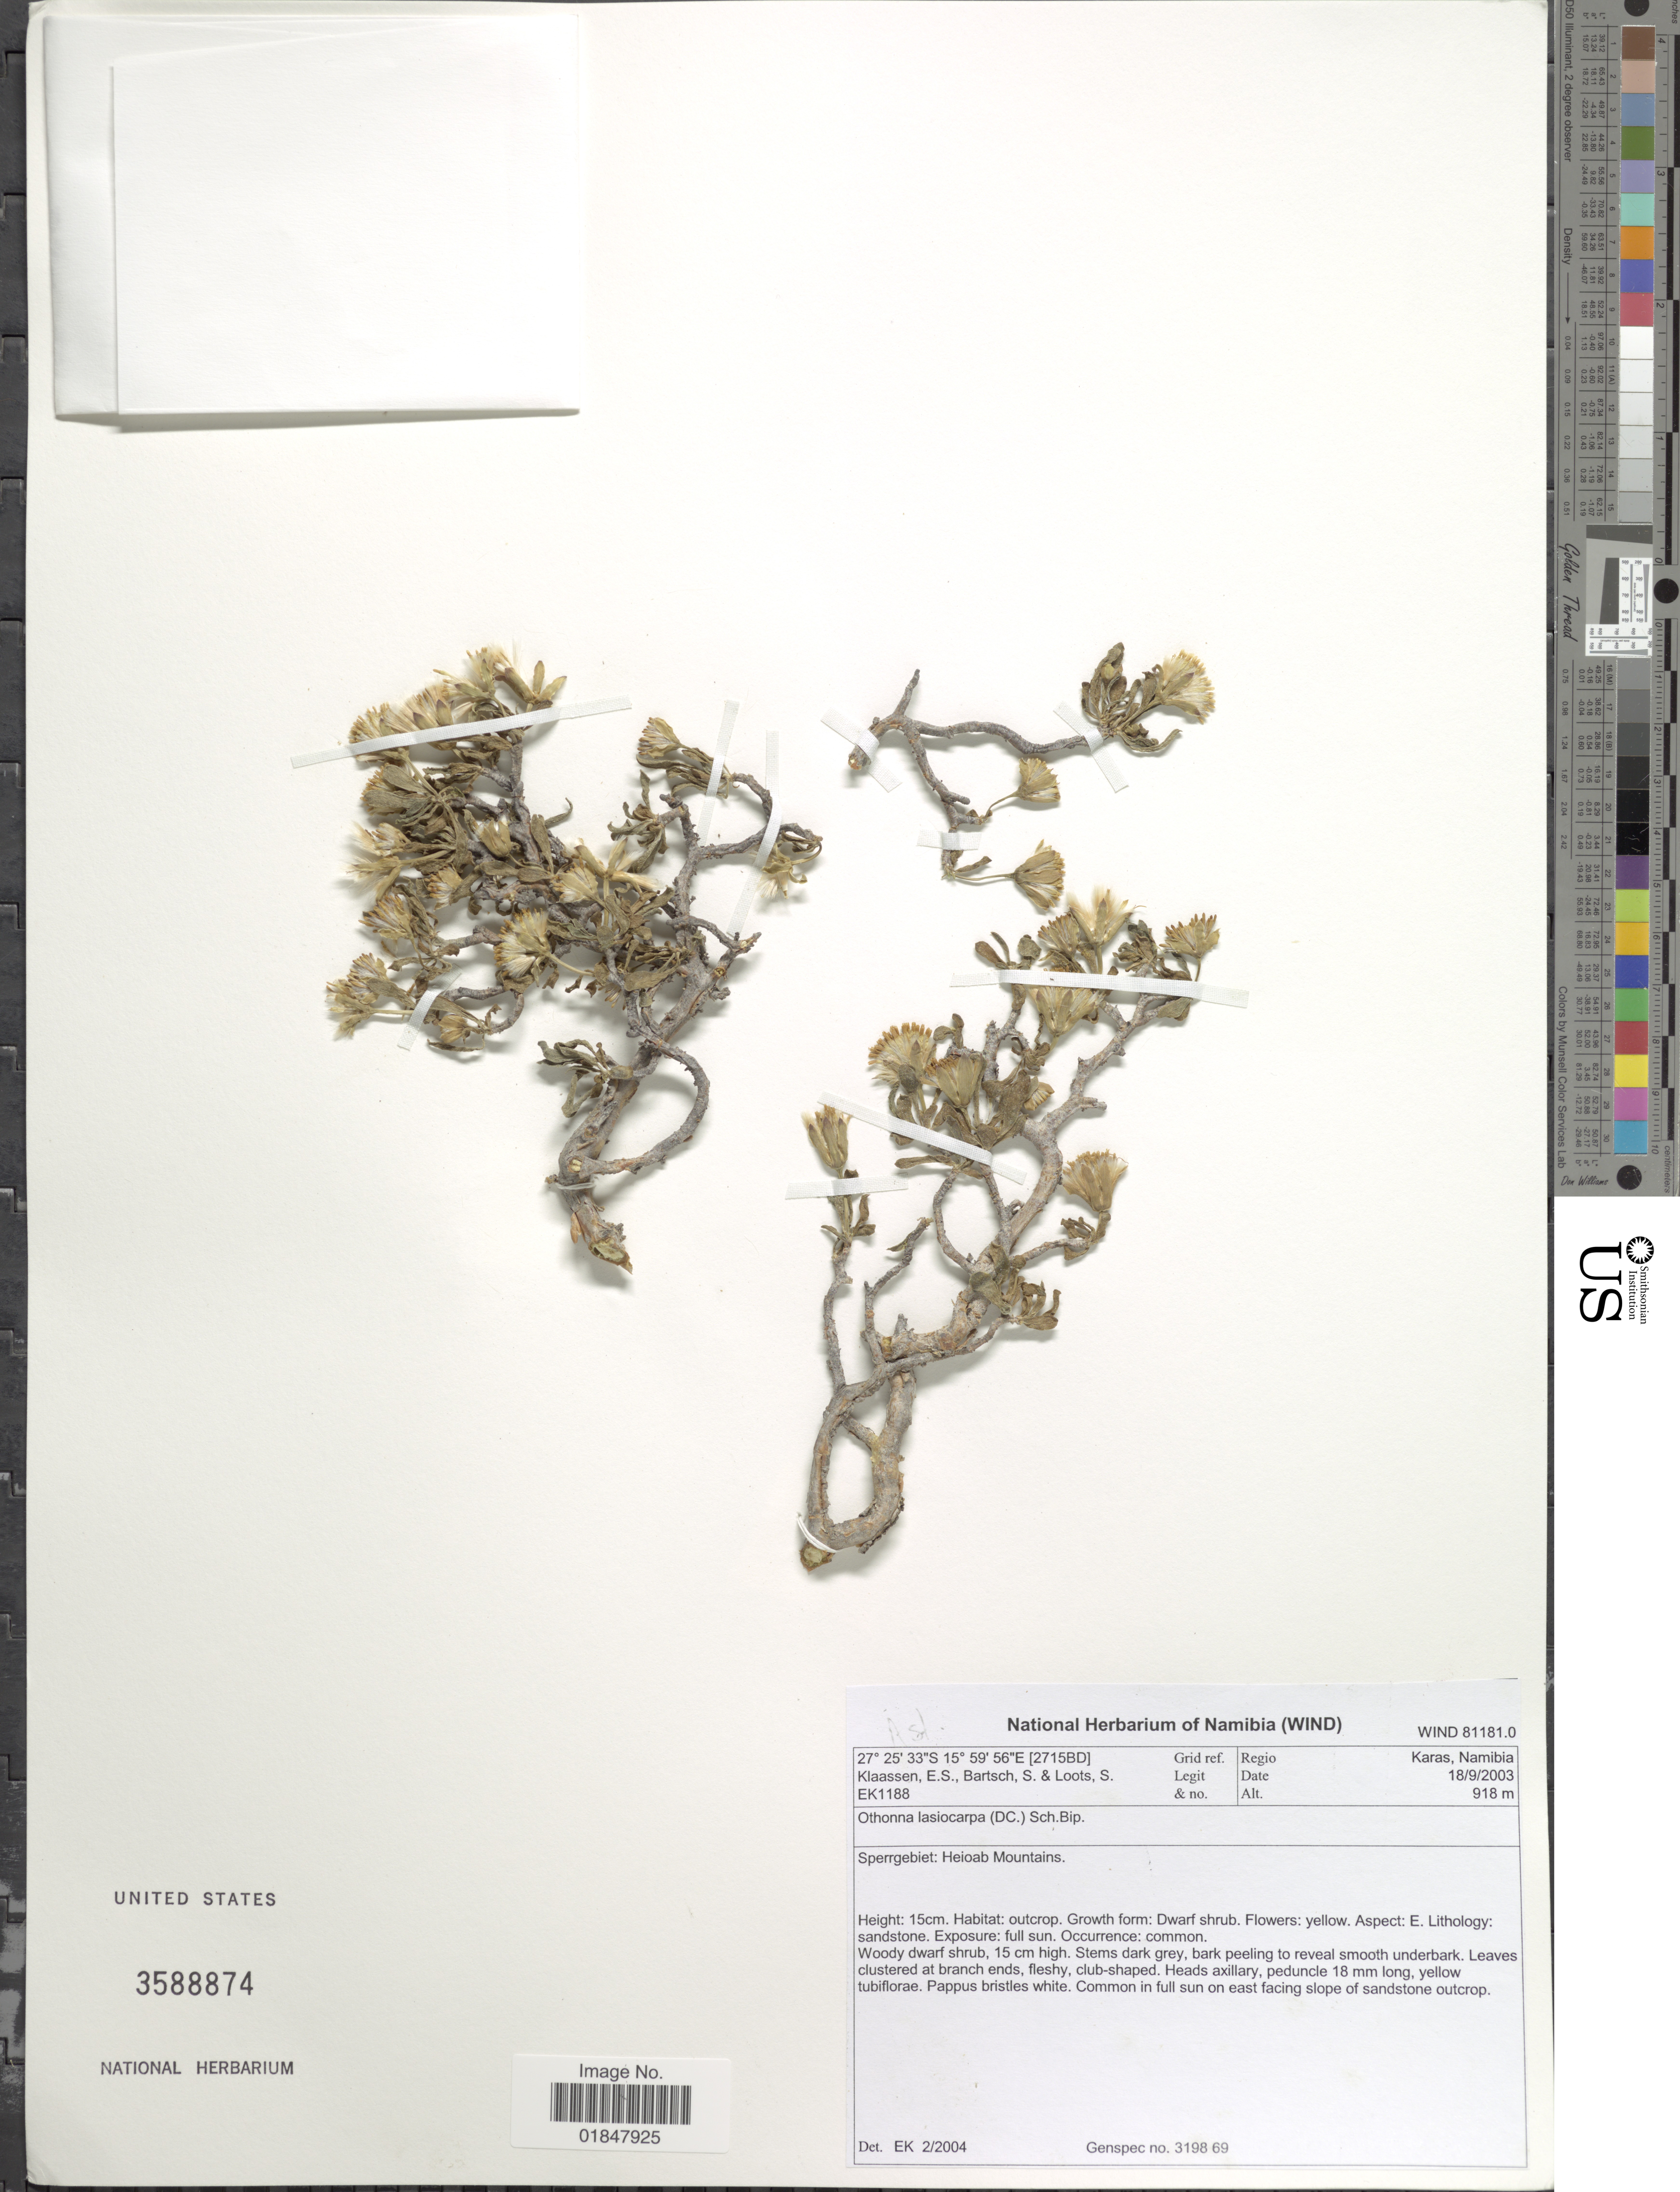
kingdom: Plantae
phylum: Tracheophyta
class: Magnoliopsida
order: Asterales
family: Asteraceae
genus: Othonna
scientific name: Othonna lasiocarpa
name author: (DC.) Sch. Bip.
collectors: E. S. Klaassen, S. Bartsch & S. Loots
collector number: EK1188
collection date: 2003-09-18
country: Namibia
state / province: Karas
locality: Sperrgebiet: Heioab Mountains (2715BD)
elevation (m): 918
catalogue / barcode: US 3588874